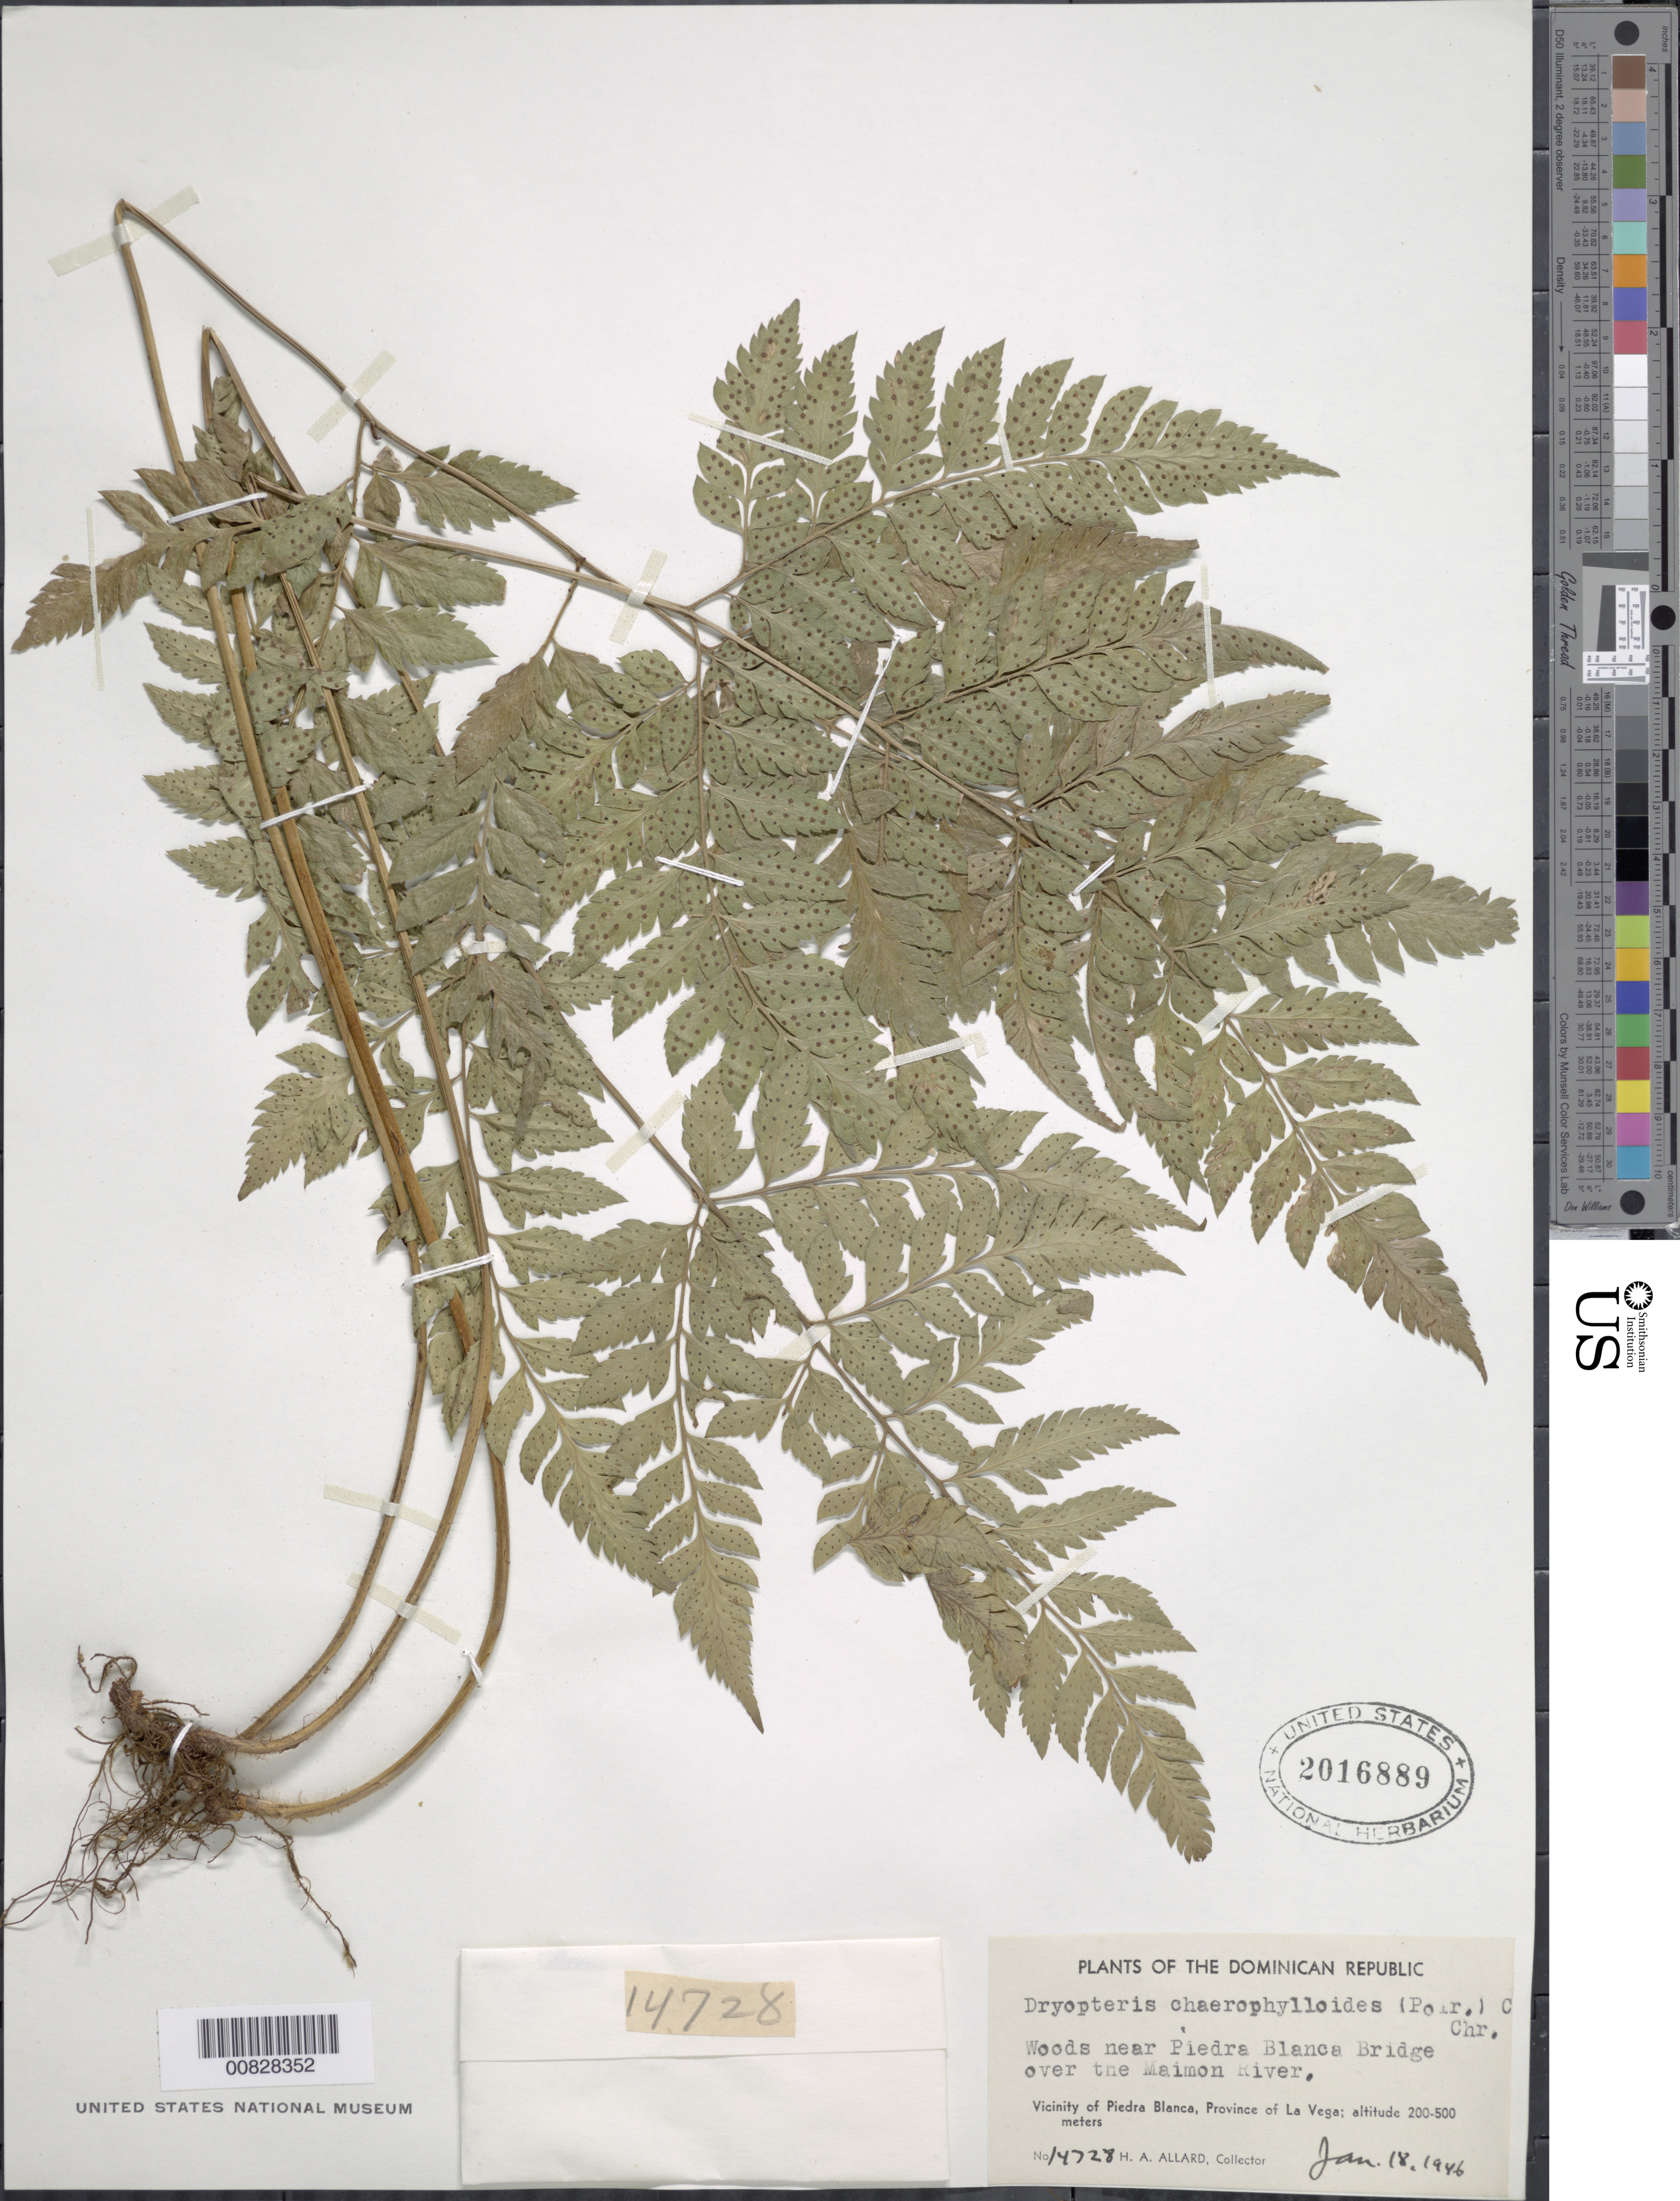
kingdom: Plantae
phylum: Tracheophyta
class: Polypodiopsida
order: Polypodiales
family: Dryopteridaceae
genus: Polystichopsis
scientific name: Polystichopsis chaerophylloides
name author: (Poir.) C.V. Morton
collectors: H. A. Allard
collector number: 14728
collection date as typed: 18 Jan 1946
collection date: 1946-01-18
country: Dominican Republic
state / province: La Vega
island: Hispaniola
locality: Piedra Blanca, bridge over Maimon River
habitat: Woods near bridge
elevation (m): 200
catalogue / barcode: US 2016889